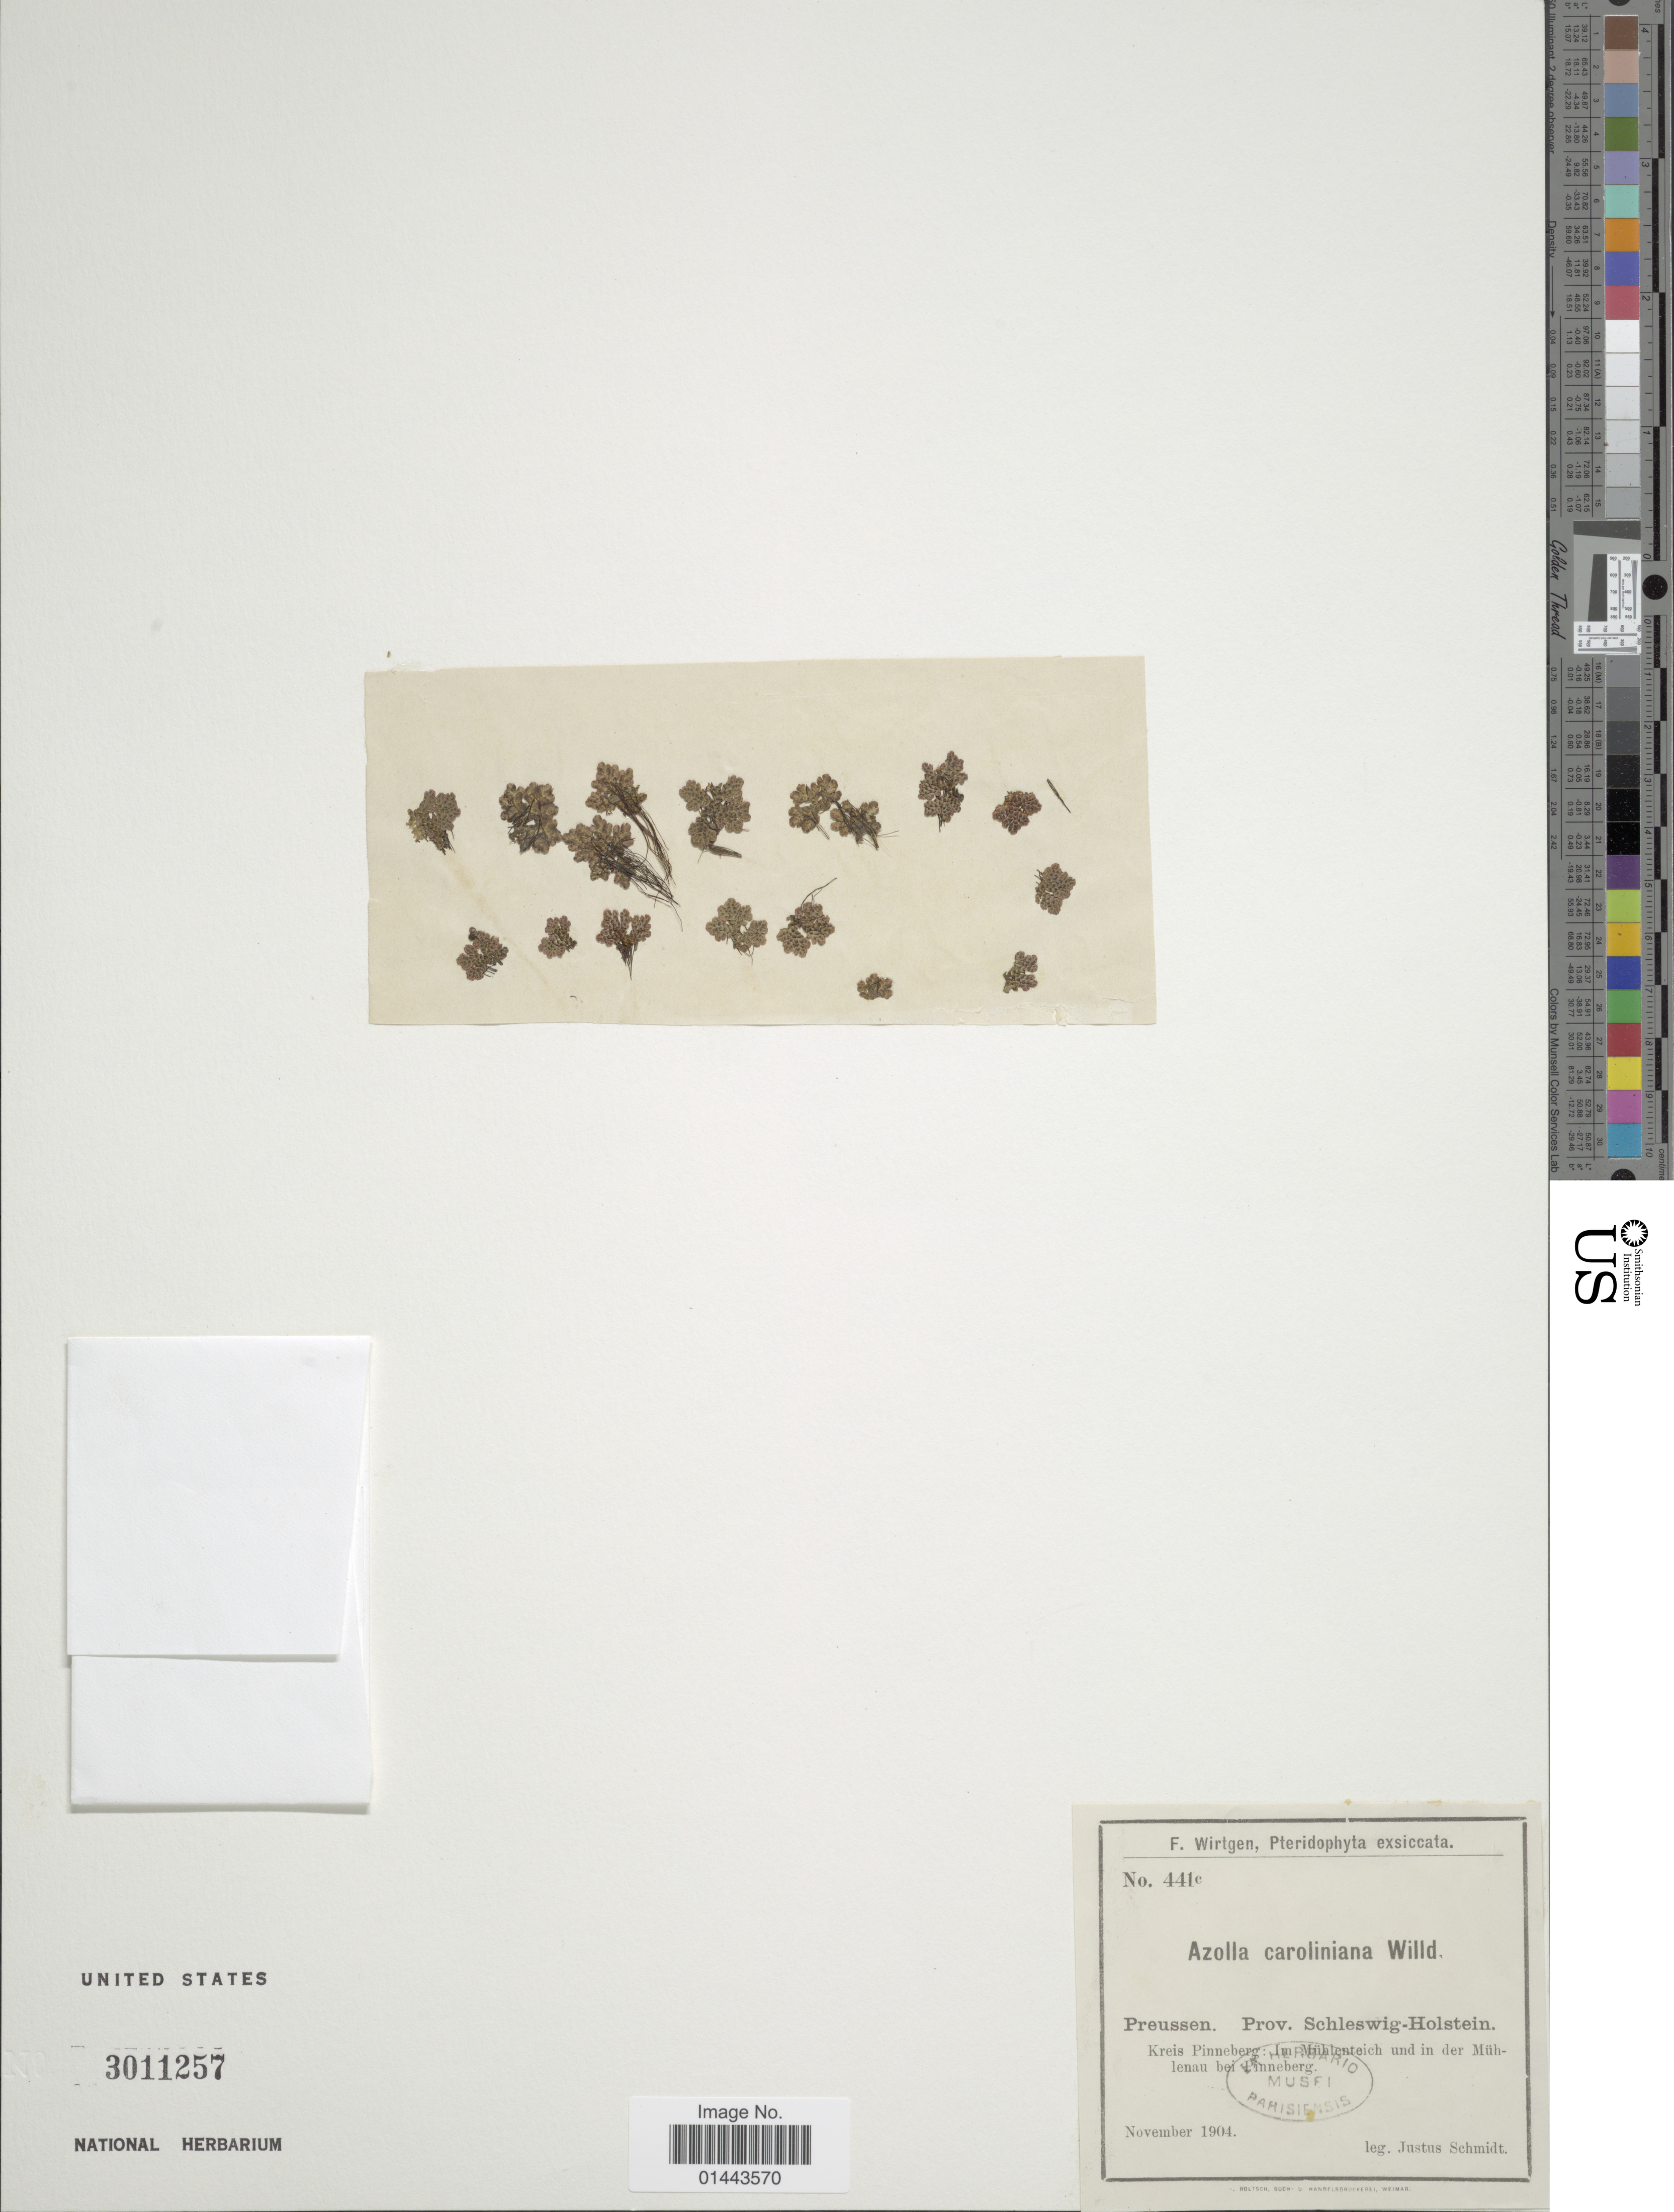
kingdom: Plantae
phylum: Tracheophyta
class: Polypodiopsida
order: Salviniales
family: Salviniaceae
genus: Azolla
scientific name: Azolla caroliniana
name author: Willd.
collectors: J. Schmidt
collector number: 441c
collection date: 1904-11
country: Germany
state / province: Schleswig-Holstein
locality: Preussen. Kreis Pinneberg: Im Muhlenteich und in der Muhlenau bei Pinnberg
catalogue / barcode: US 3011257